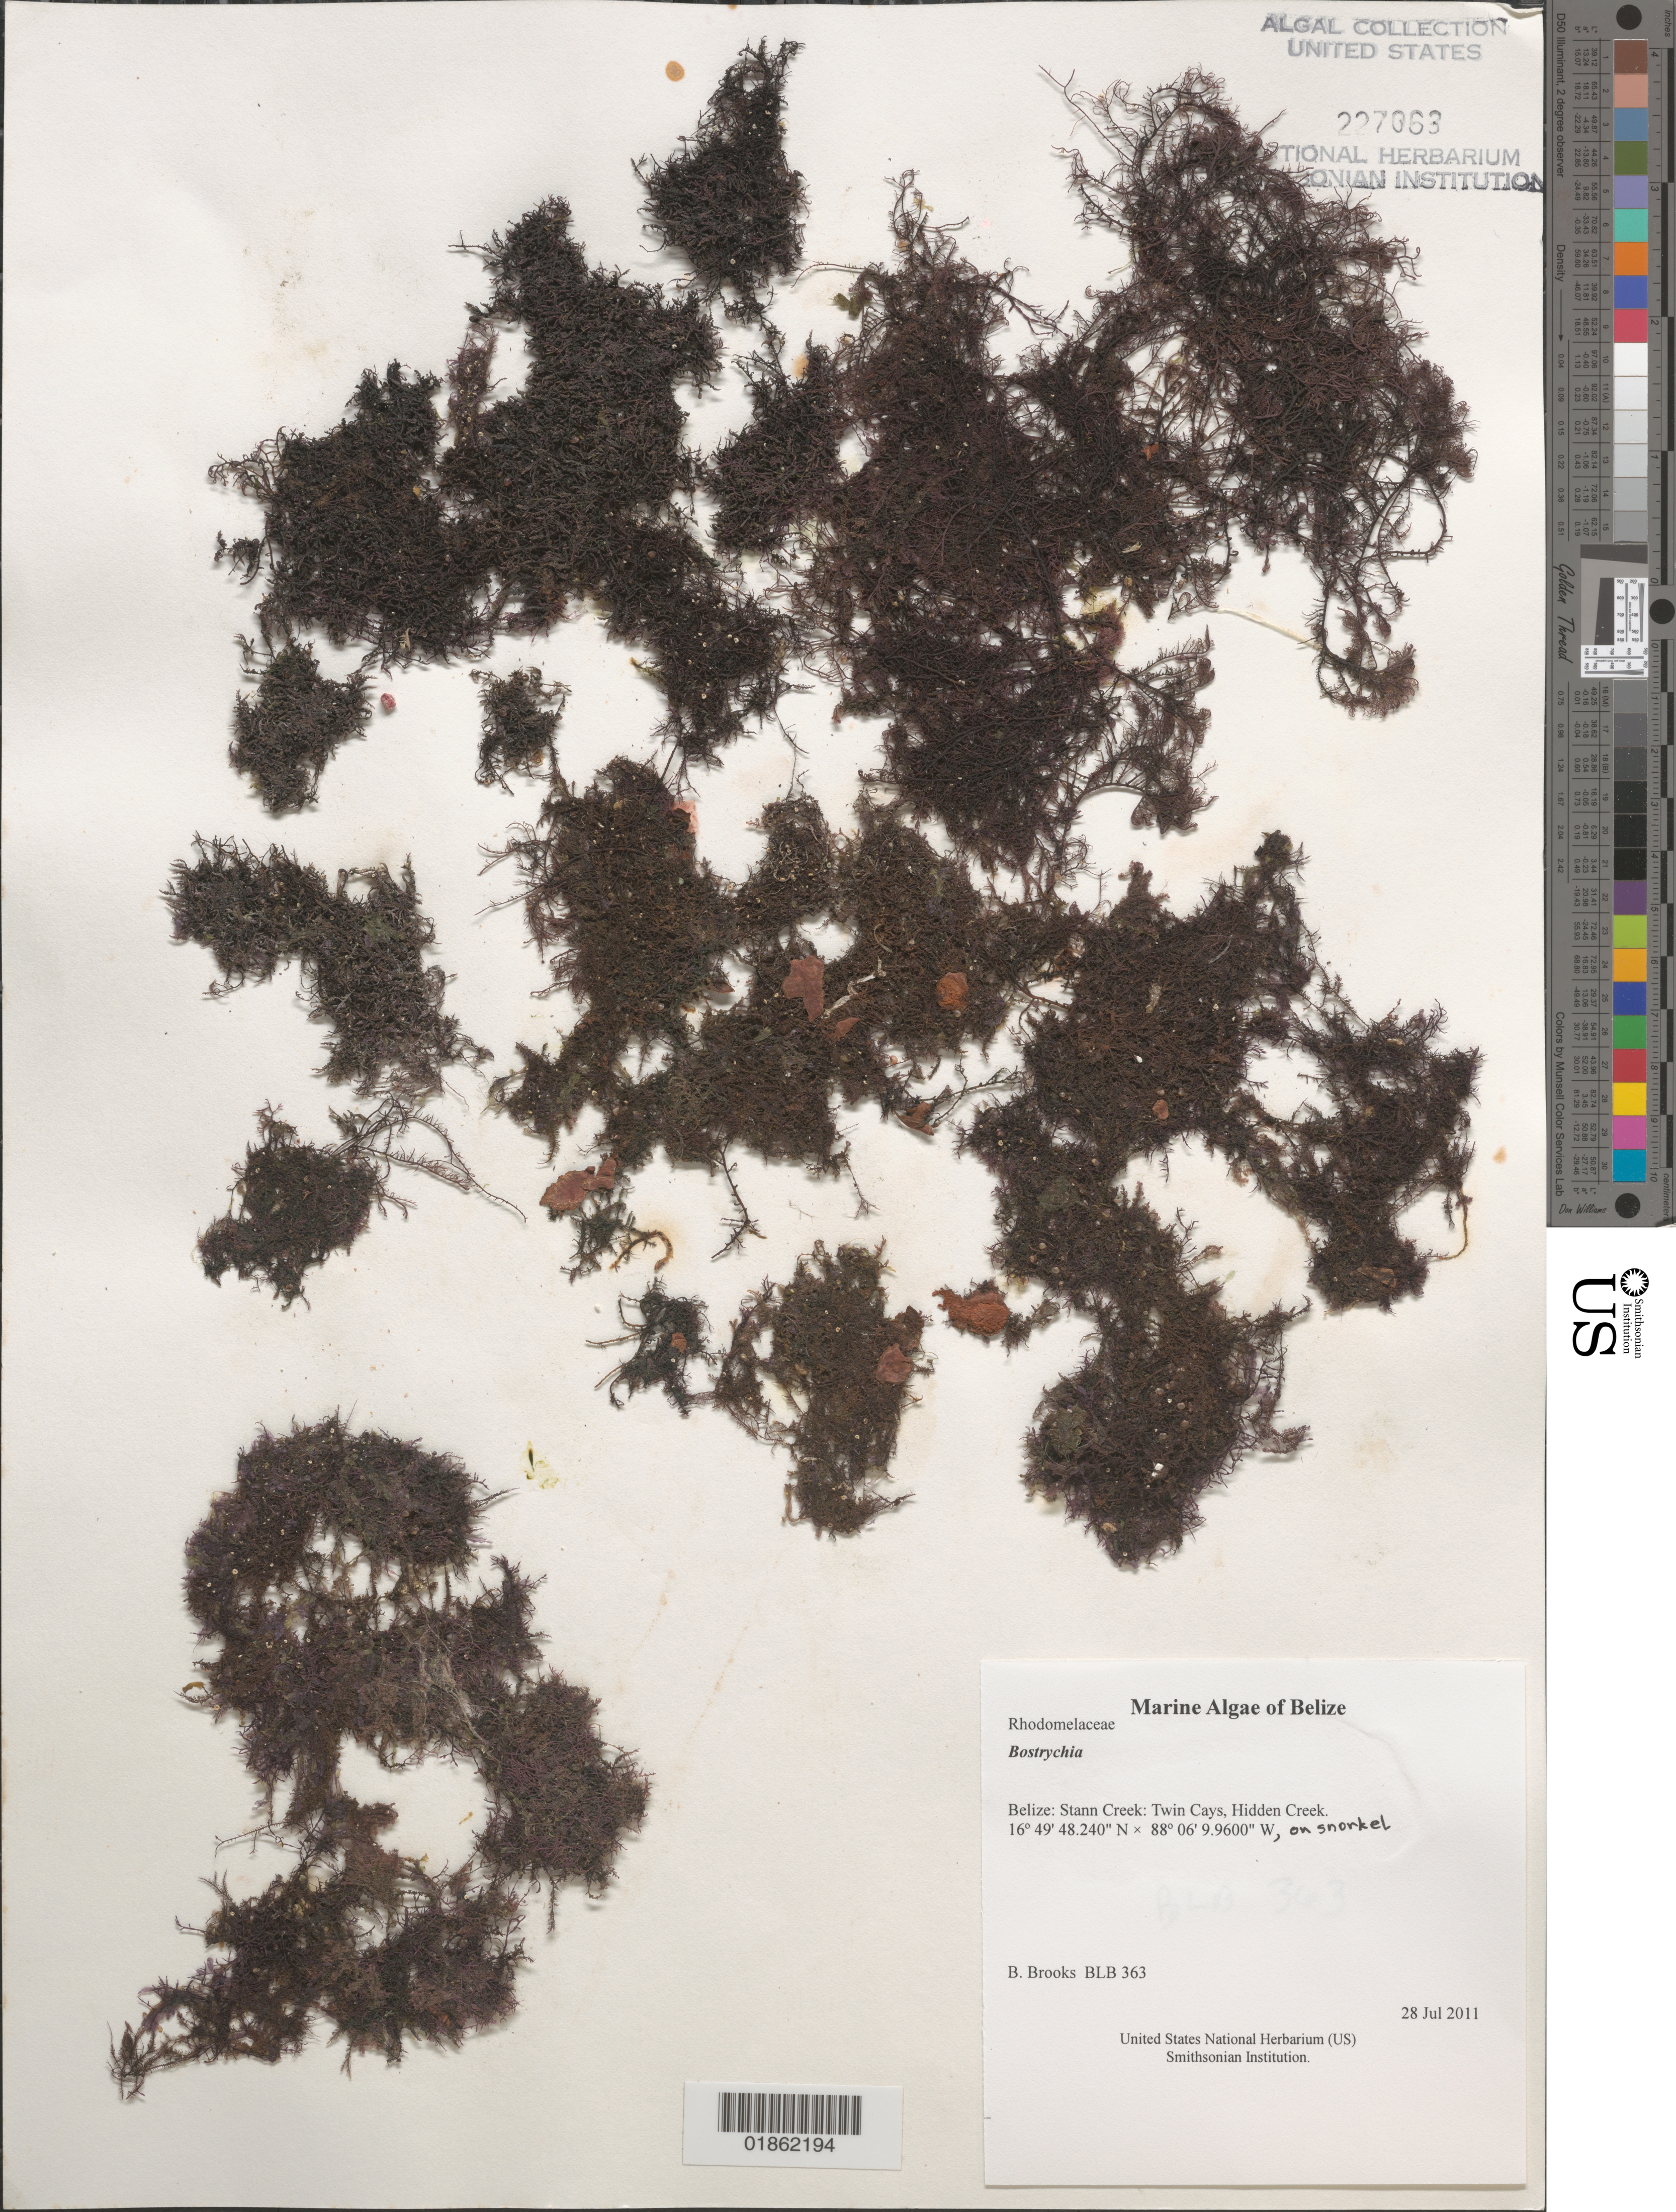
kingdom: Plantae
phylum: Rhodophyta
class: Florideophyceae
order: Ceramiales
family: Rhodomelaceae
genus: Bostrychia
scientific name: Bostrychia sp.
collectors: B. Brooks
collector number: BLB 363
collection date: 2011-07-28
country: Belize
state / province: Stann Creek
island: Twin Cays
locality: Twin Cays, Hidden Creek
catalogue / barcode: US 227063